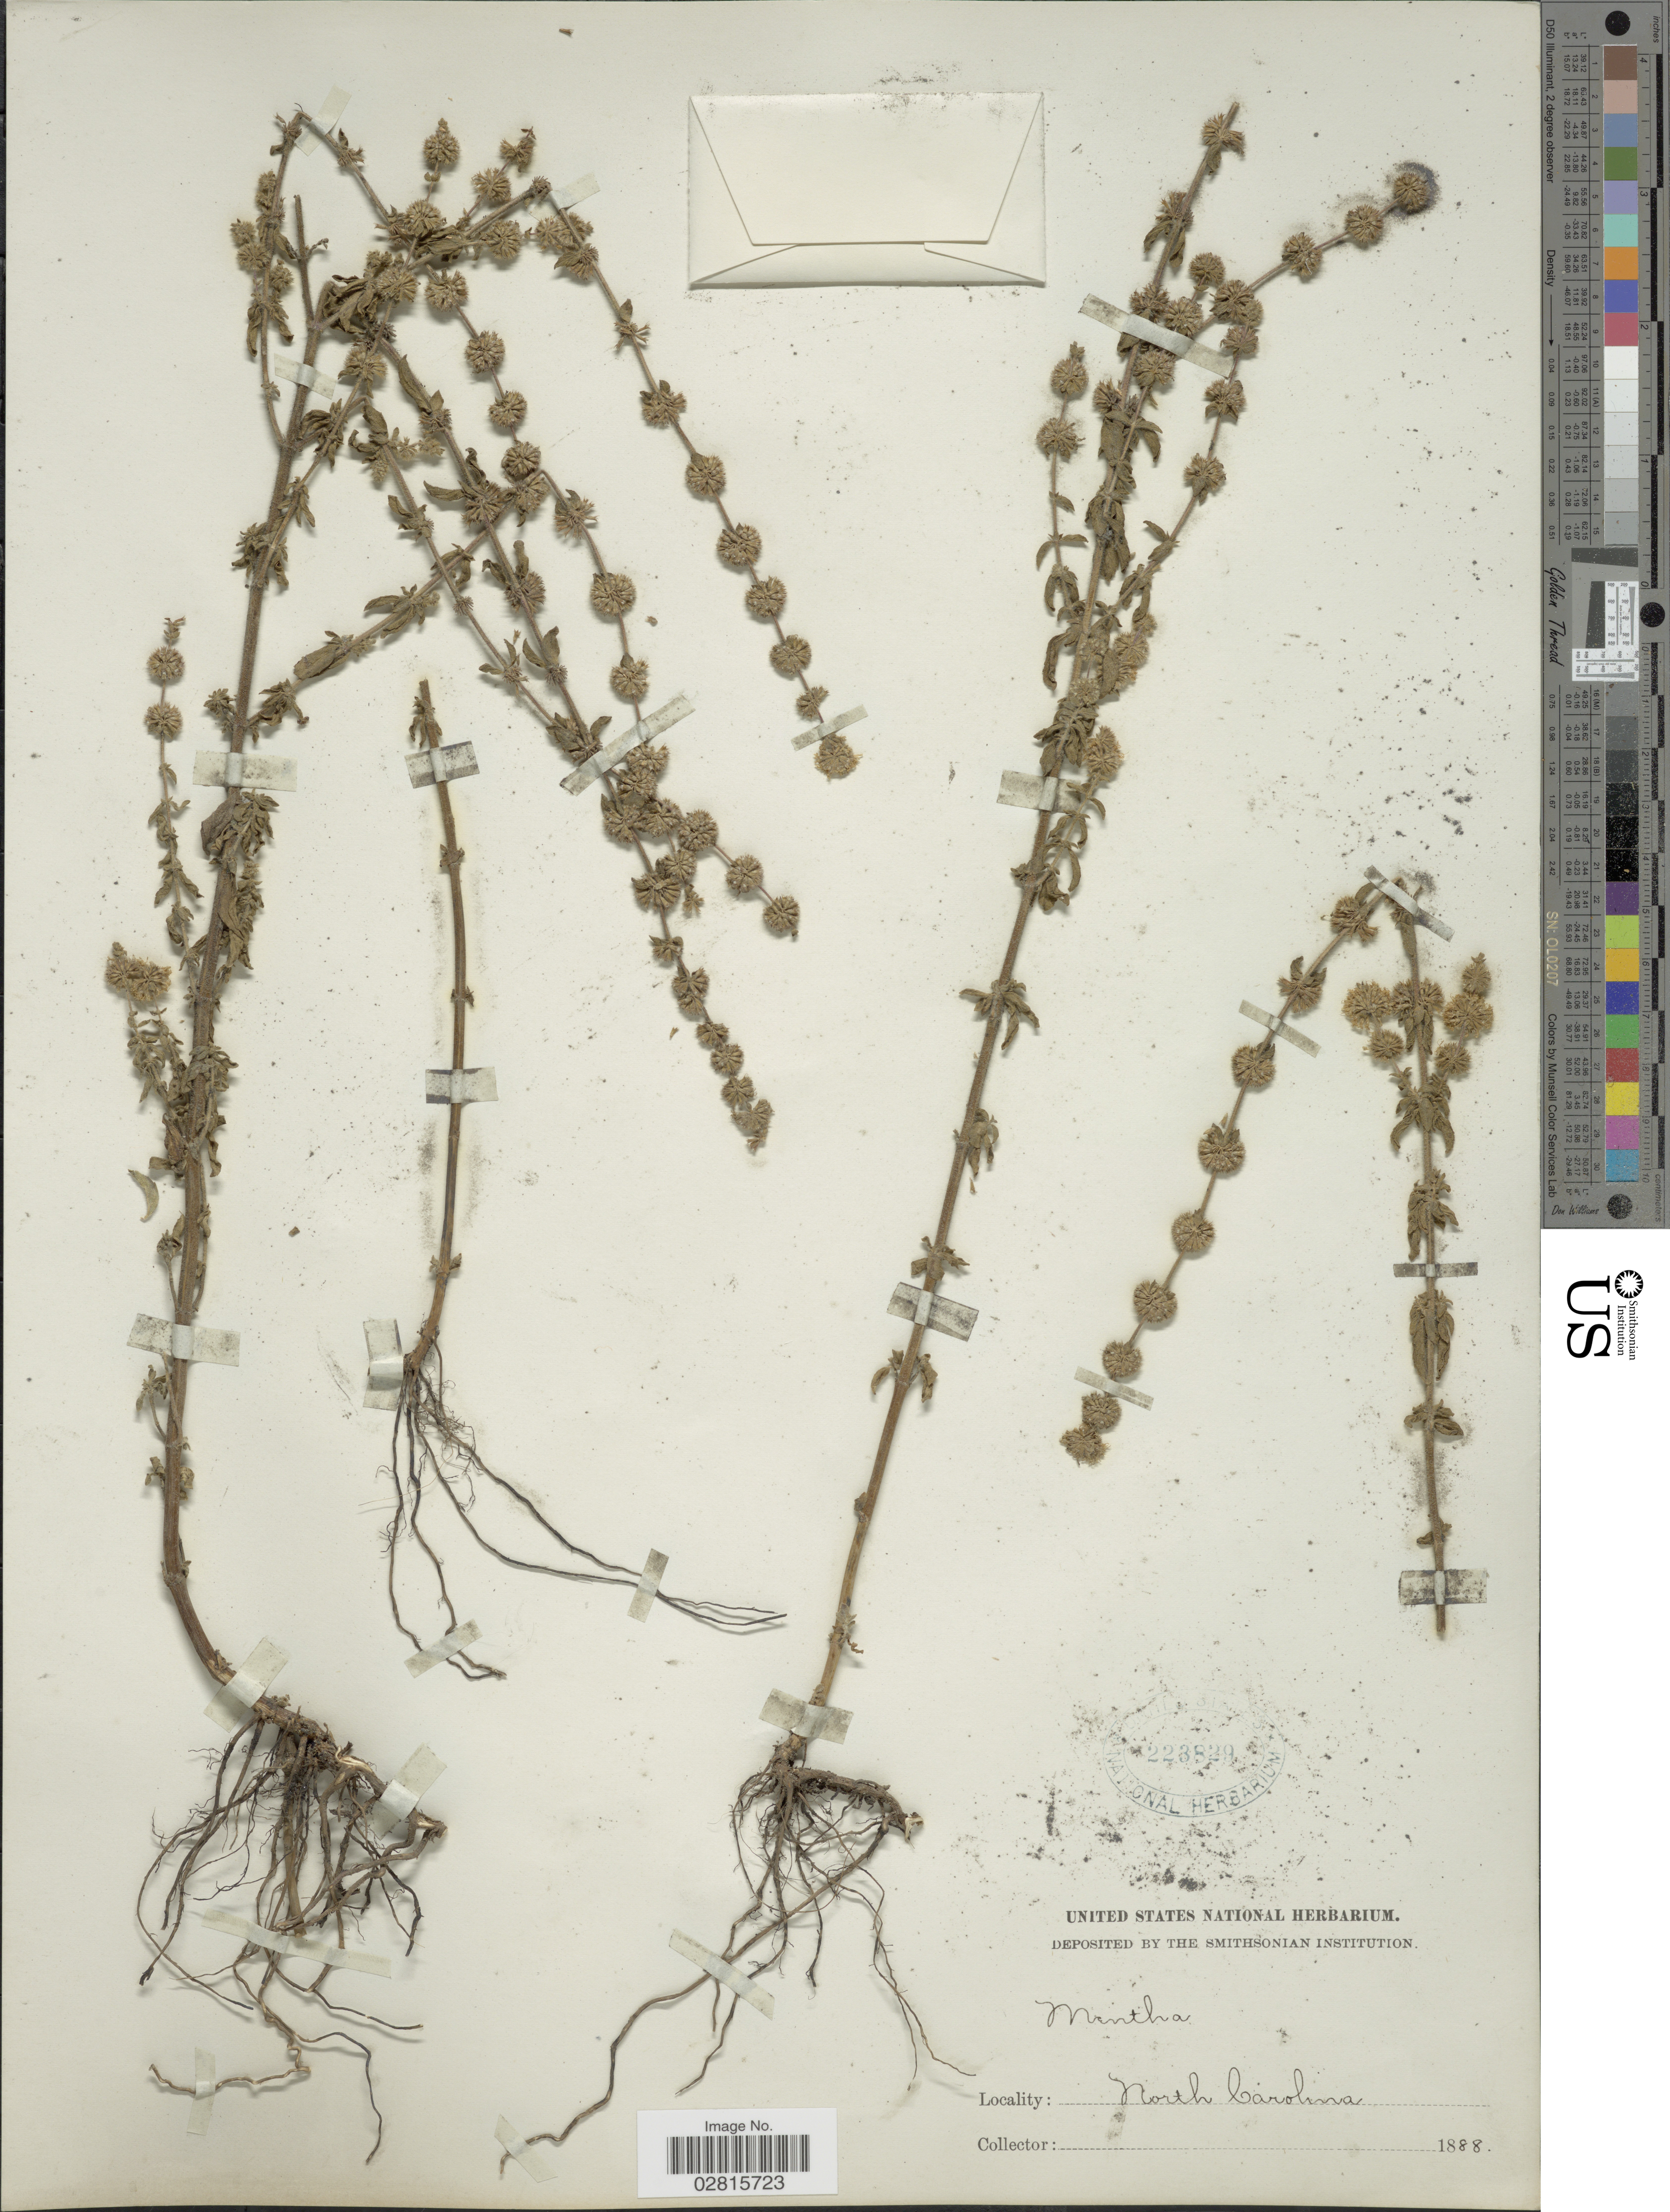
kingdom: Plantae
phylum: Tracheophyta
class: Magnoliopsida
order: Lamiales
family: Lamiaceae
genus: Mentha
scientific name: Mentha pulegium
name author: L.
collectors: ex herb. United States National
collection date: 1888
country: United States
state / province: North Carolina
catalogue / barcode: US 223829